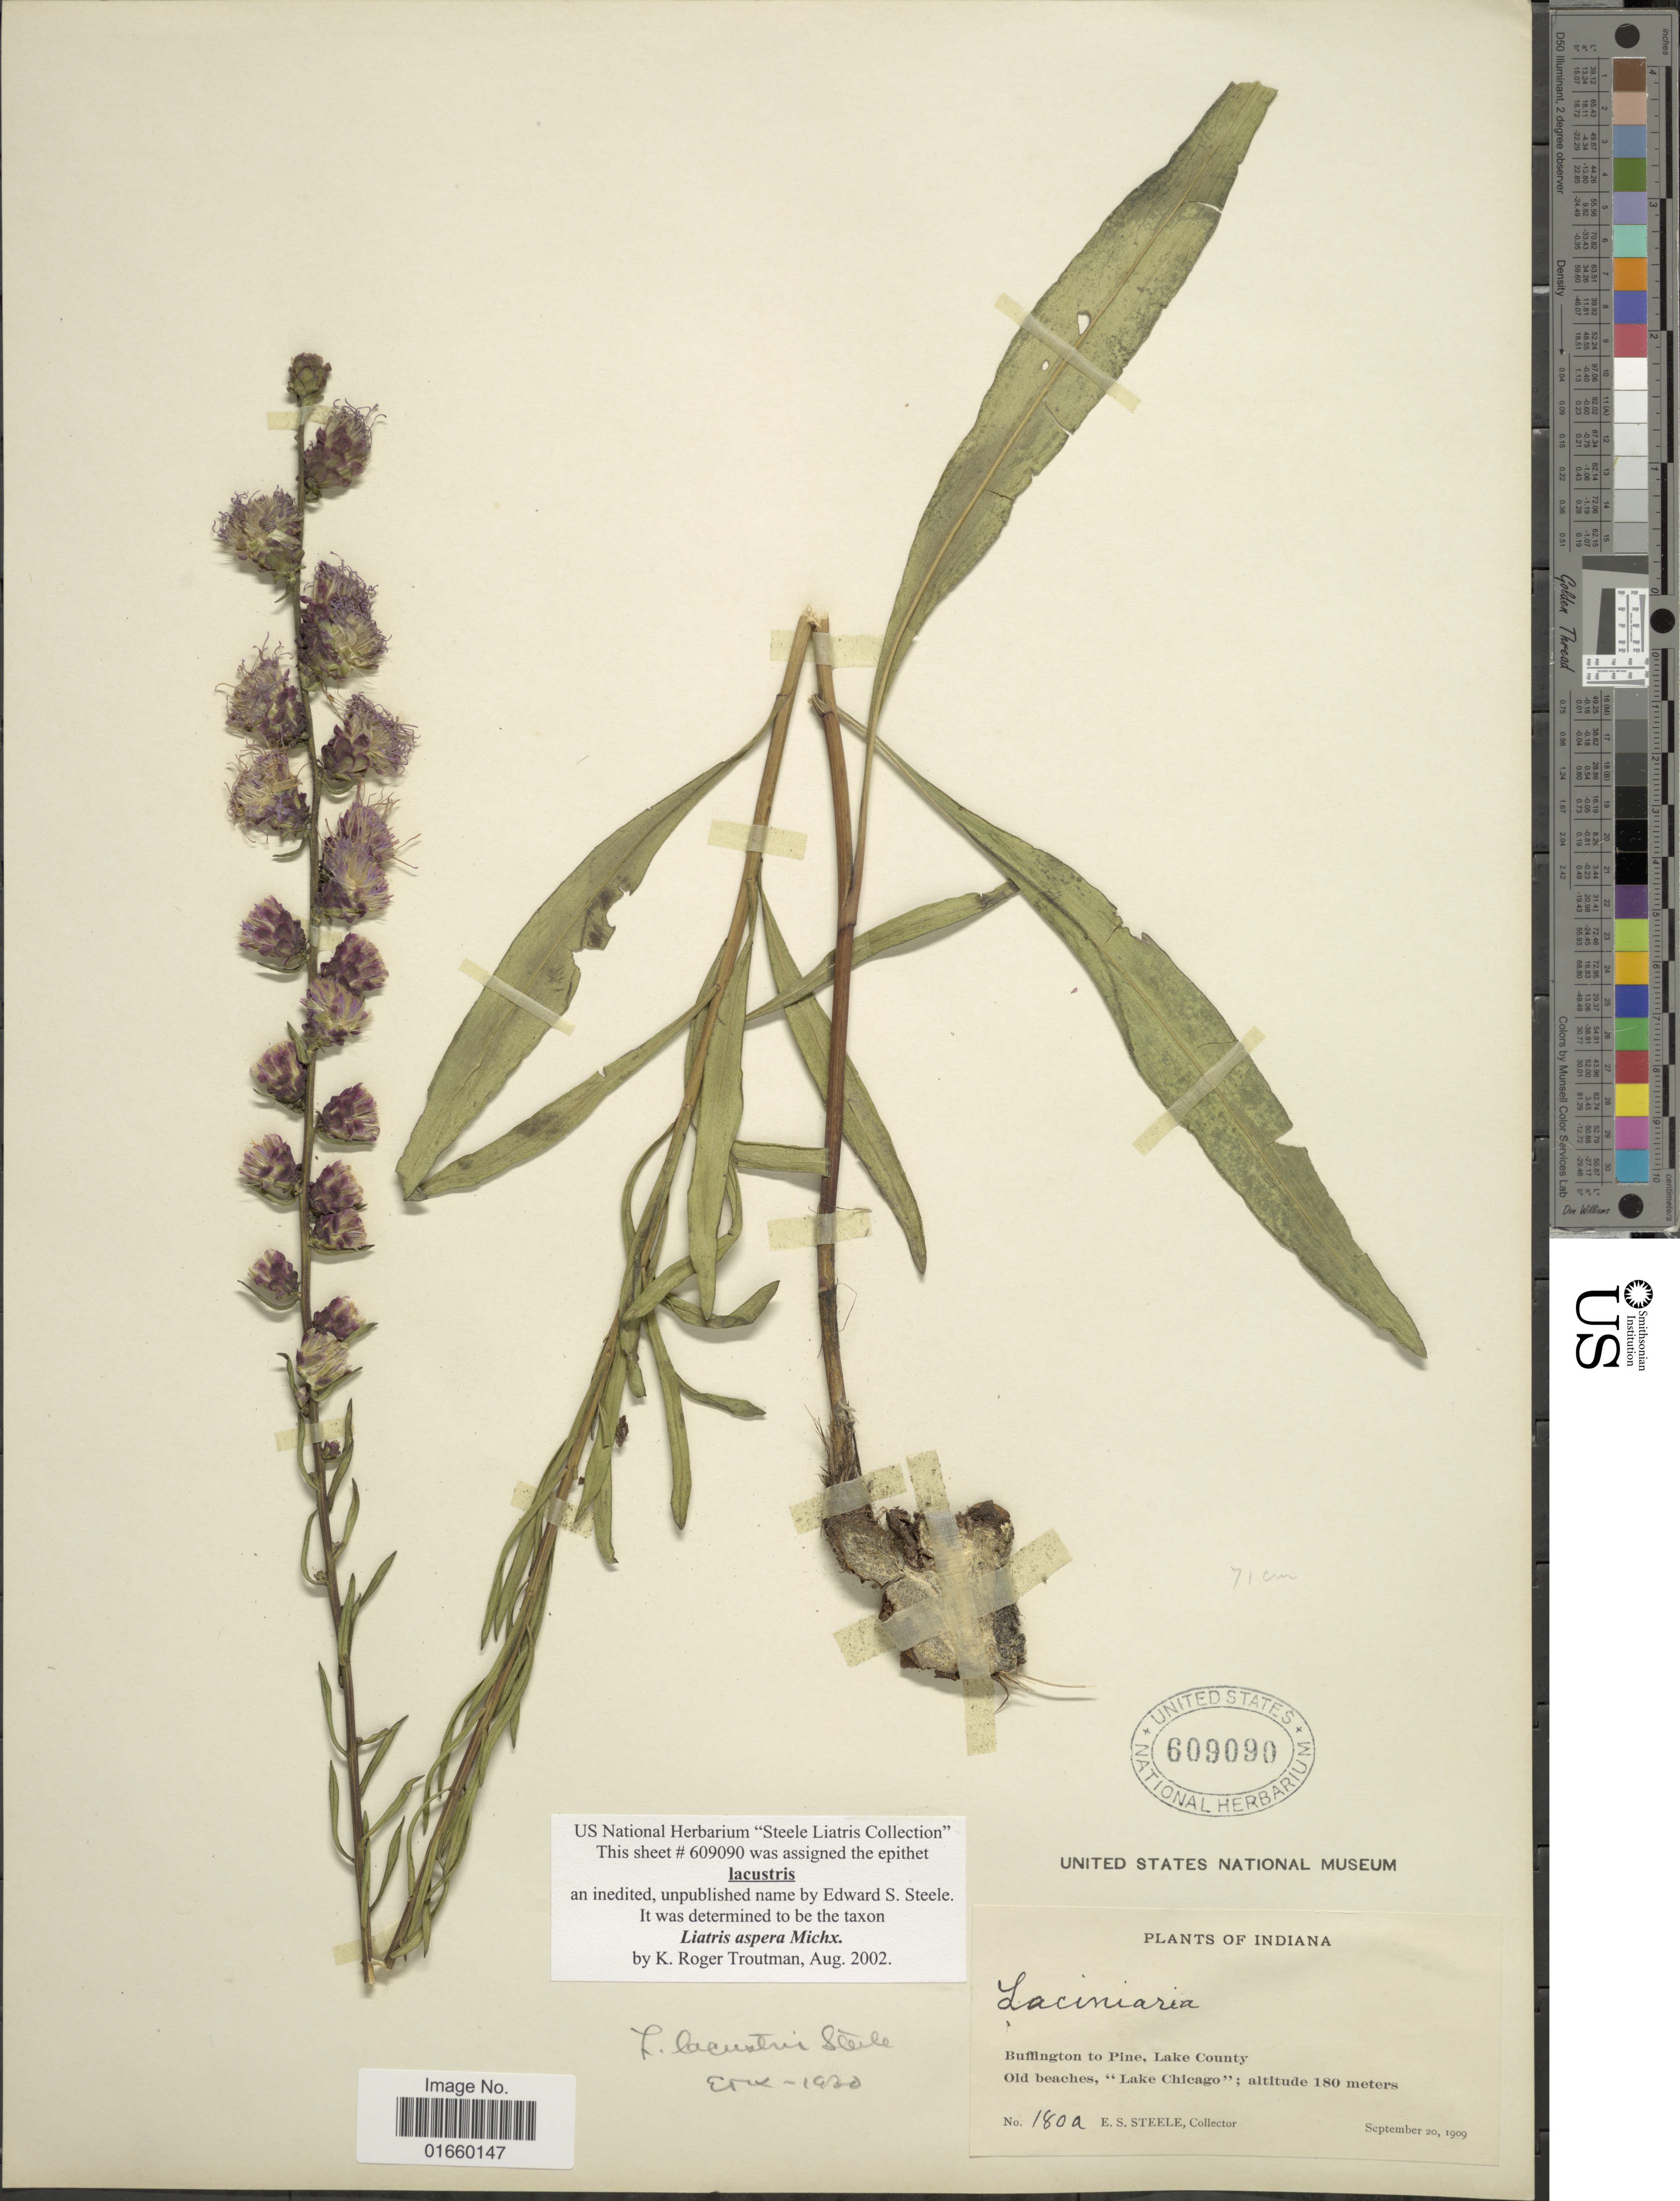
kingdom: Plantae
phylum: Tracheophyta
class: Magnoliopsida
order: Asterales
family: Asteraceae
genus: Liatris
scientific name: Liatris aspera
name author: Michx.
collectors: E. Steele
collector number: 180a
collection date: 1909-09-20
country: United States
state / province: Indiana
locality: Buffington to Pine, Lake County, Old beaches, "Lake Chicago"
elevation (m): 180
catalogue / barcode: US 609090